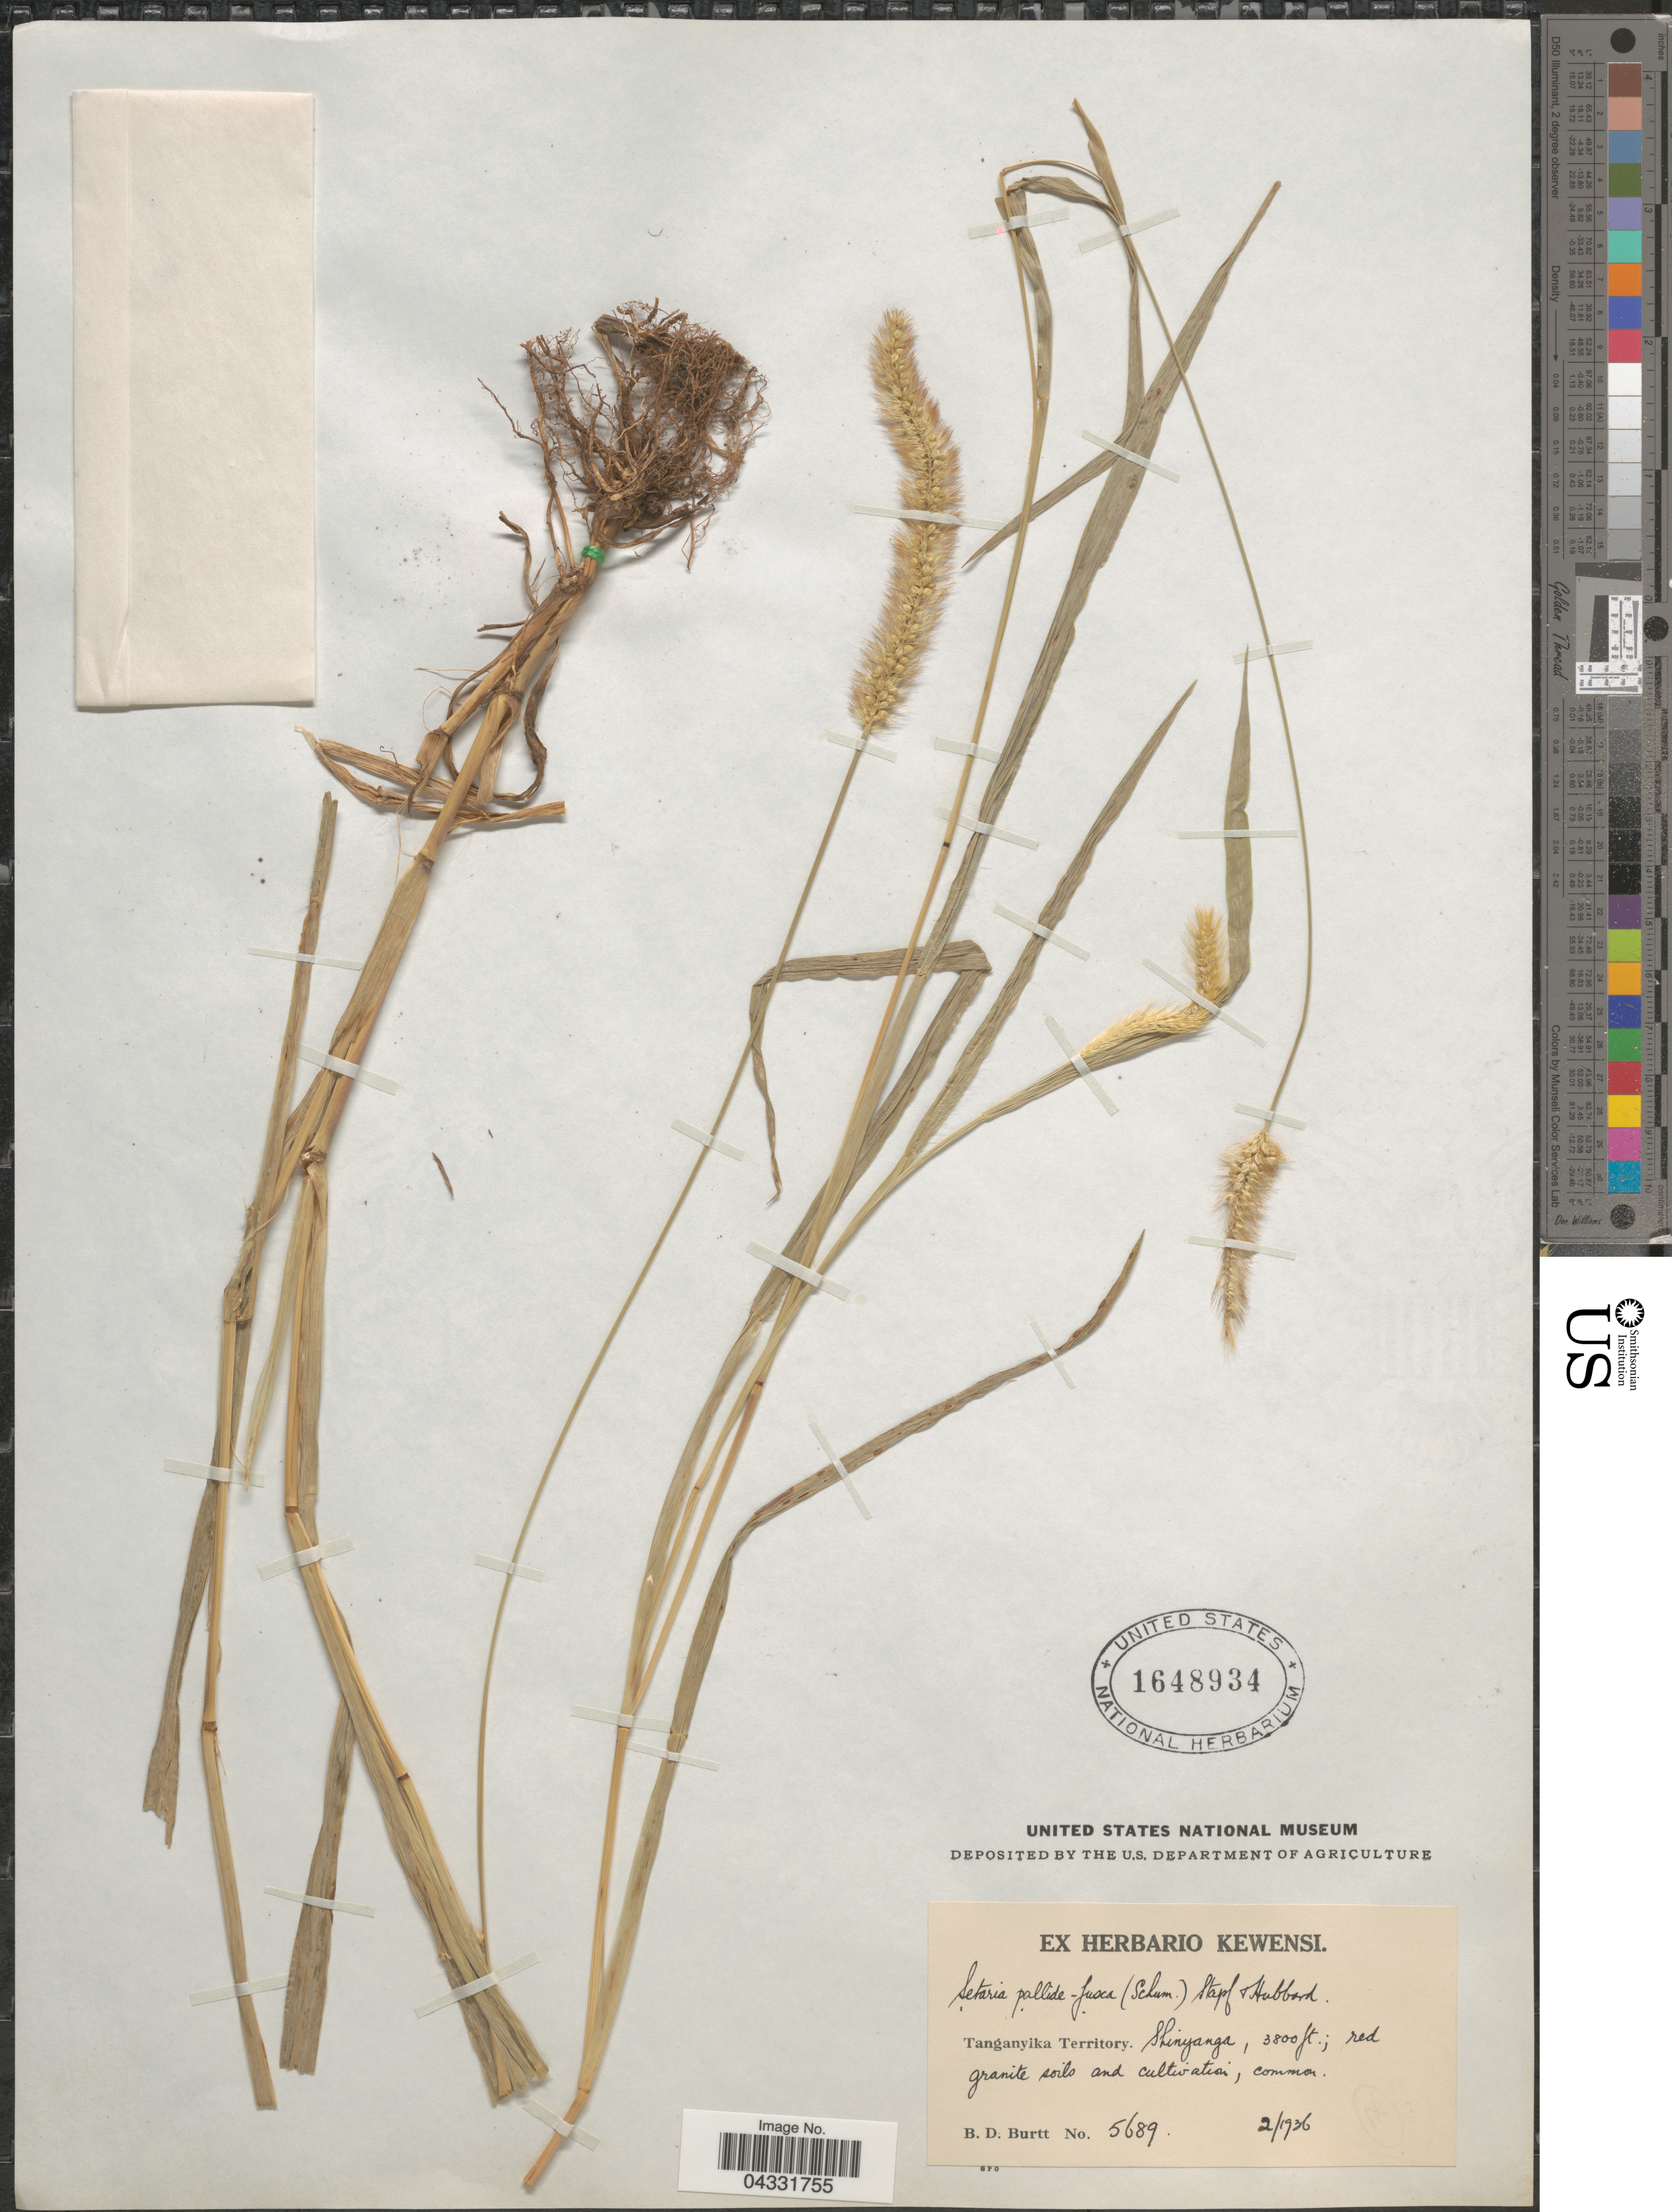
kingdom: Plantae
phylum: Tracheophyta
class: Liliopsida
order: Poales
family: Poaceae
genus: Setaria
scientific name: Setaria pallide-fusca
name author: (Schumach.) Stapf & C.E. Hubb.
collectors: B. D. Burtt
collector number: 5689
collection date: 1936-02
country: Tanzania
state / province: Shinyanga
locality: Tanganyika Territory.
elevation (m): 1158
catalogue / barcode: US 1648934